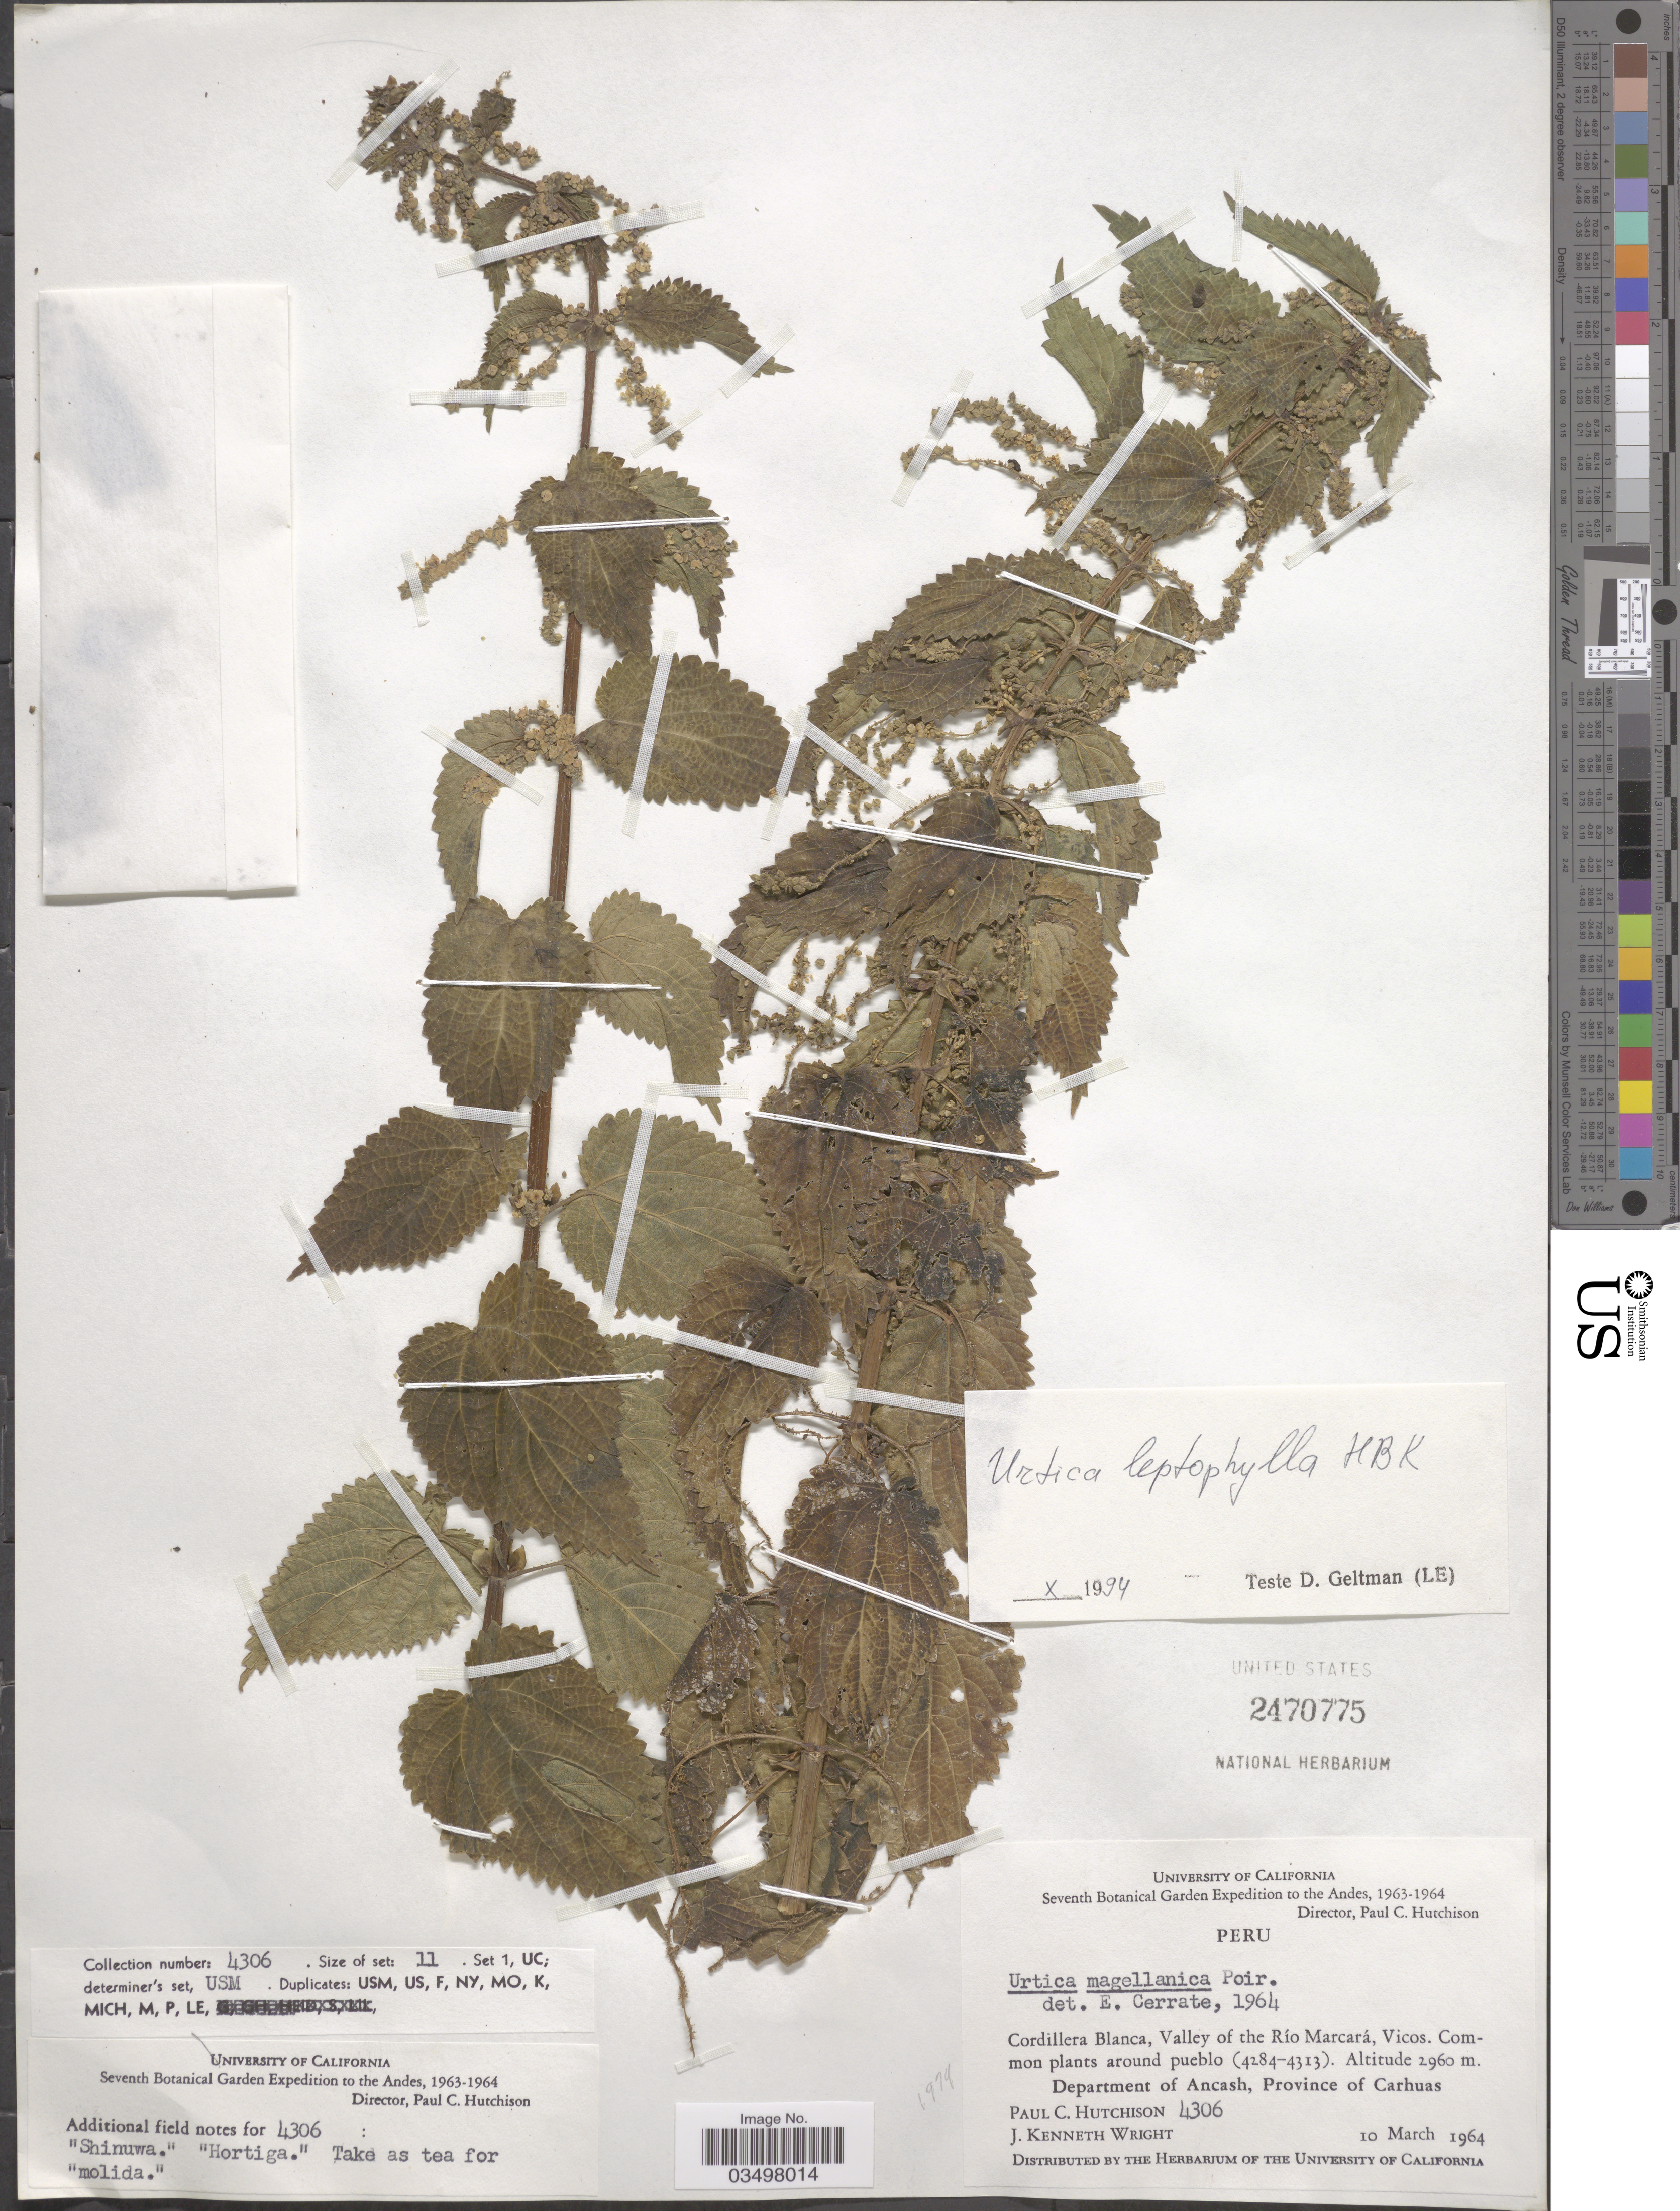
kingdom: Plantae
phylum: Tracheophyta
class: Magnoliopsida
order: Rosales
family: Urticaceae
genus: Urtica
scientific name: Urtica leptophylla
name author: Kunth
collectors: P. C. Hutchison & J. K. Wright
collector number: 4306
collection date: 1964-03-10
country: Peru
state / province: Ancash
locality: The Andes. Cordillera Blanca, Valley of the Río Marcará, Vicos. Department of Ancash, Province of Carhuas.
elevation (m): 2960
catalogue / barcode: US 2470775